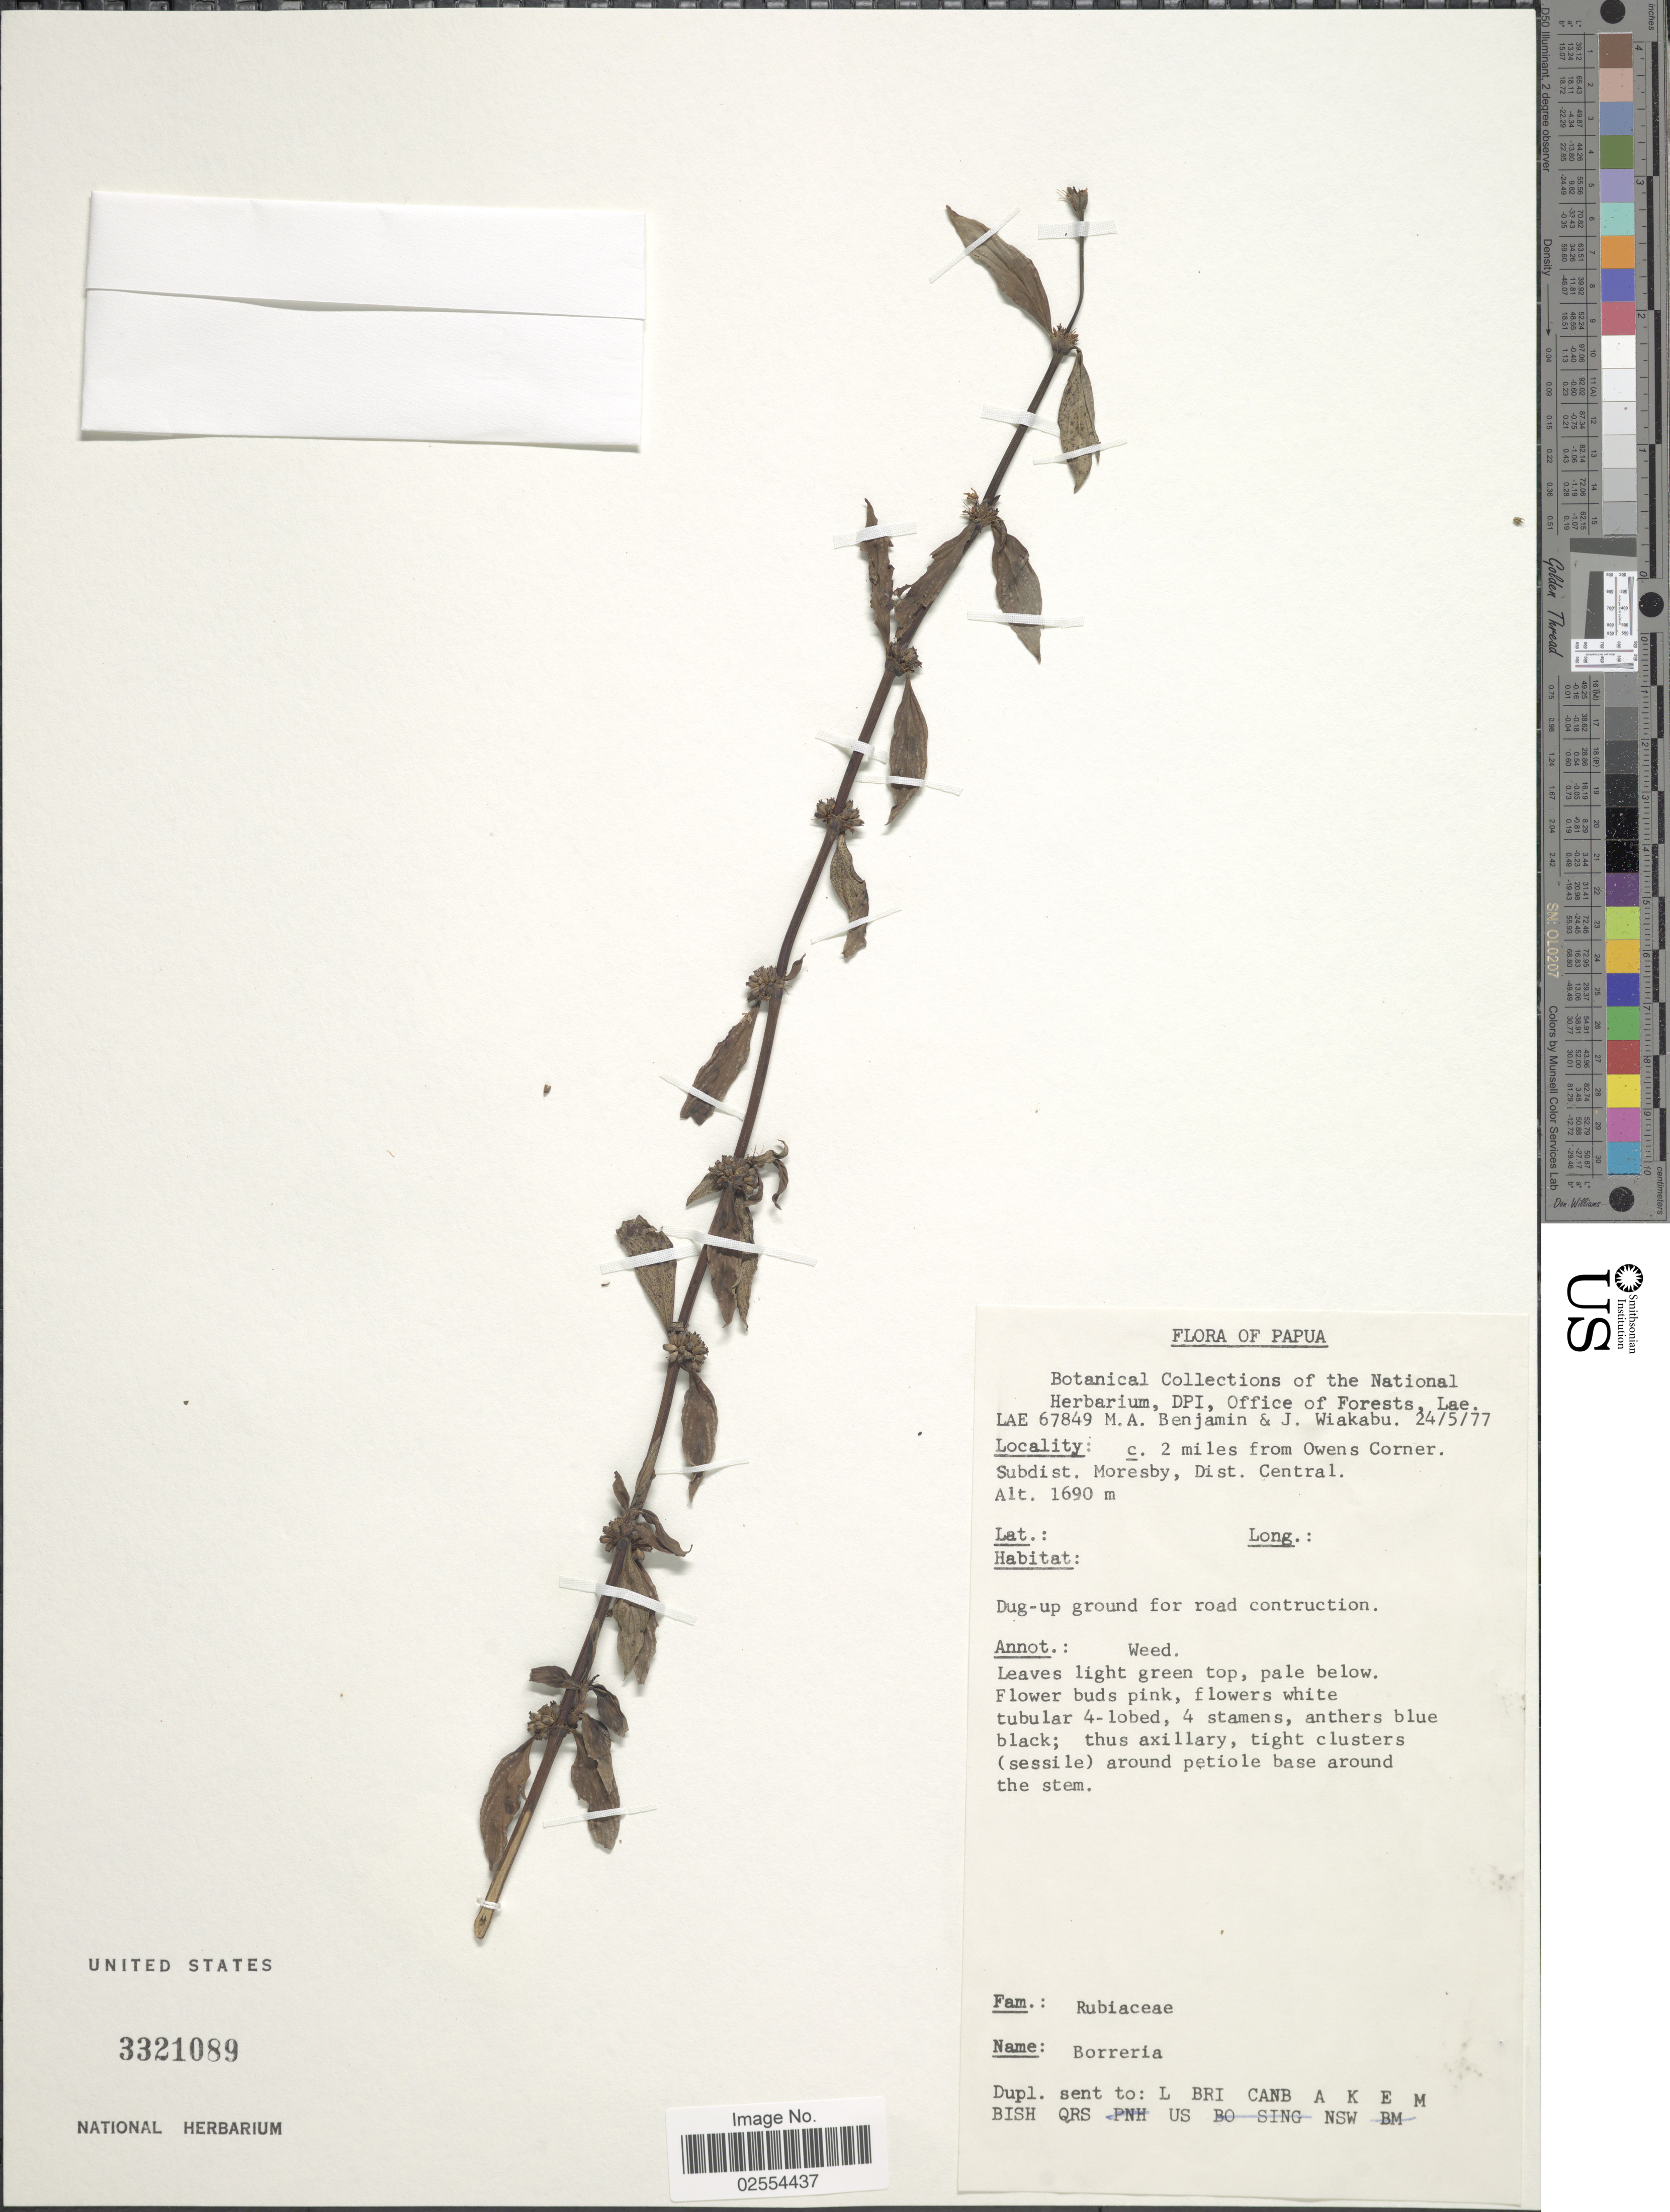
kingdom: Plantae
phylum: Tracheophyta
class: Magnoliopsida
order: Gentianales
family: Rubiaceae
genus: Spermacoce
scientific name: Spermacoce sp.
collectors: M. Benjamin & J. Wiakabu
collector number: LAE67849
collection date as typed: Transcribed d/m/y: 24/5/77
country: Papua New Guinea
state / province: Central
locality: Papua, c. 2 miles from Owens Corner, Subdist. Moresby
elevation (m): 1690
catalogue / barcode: US 3321089